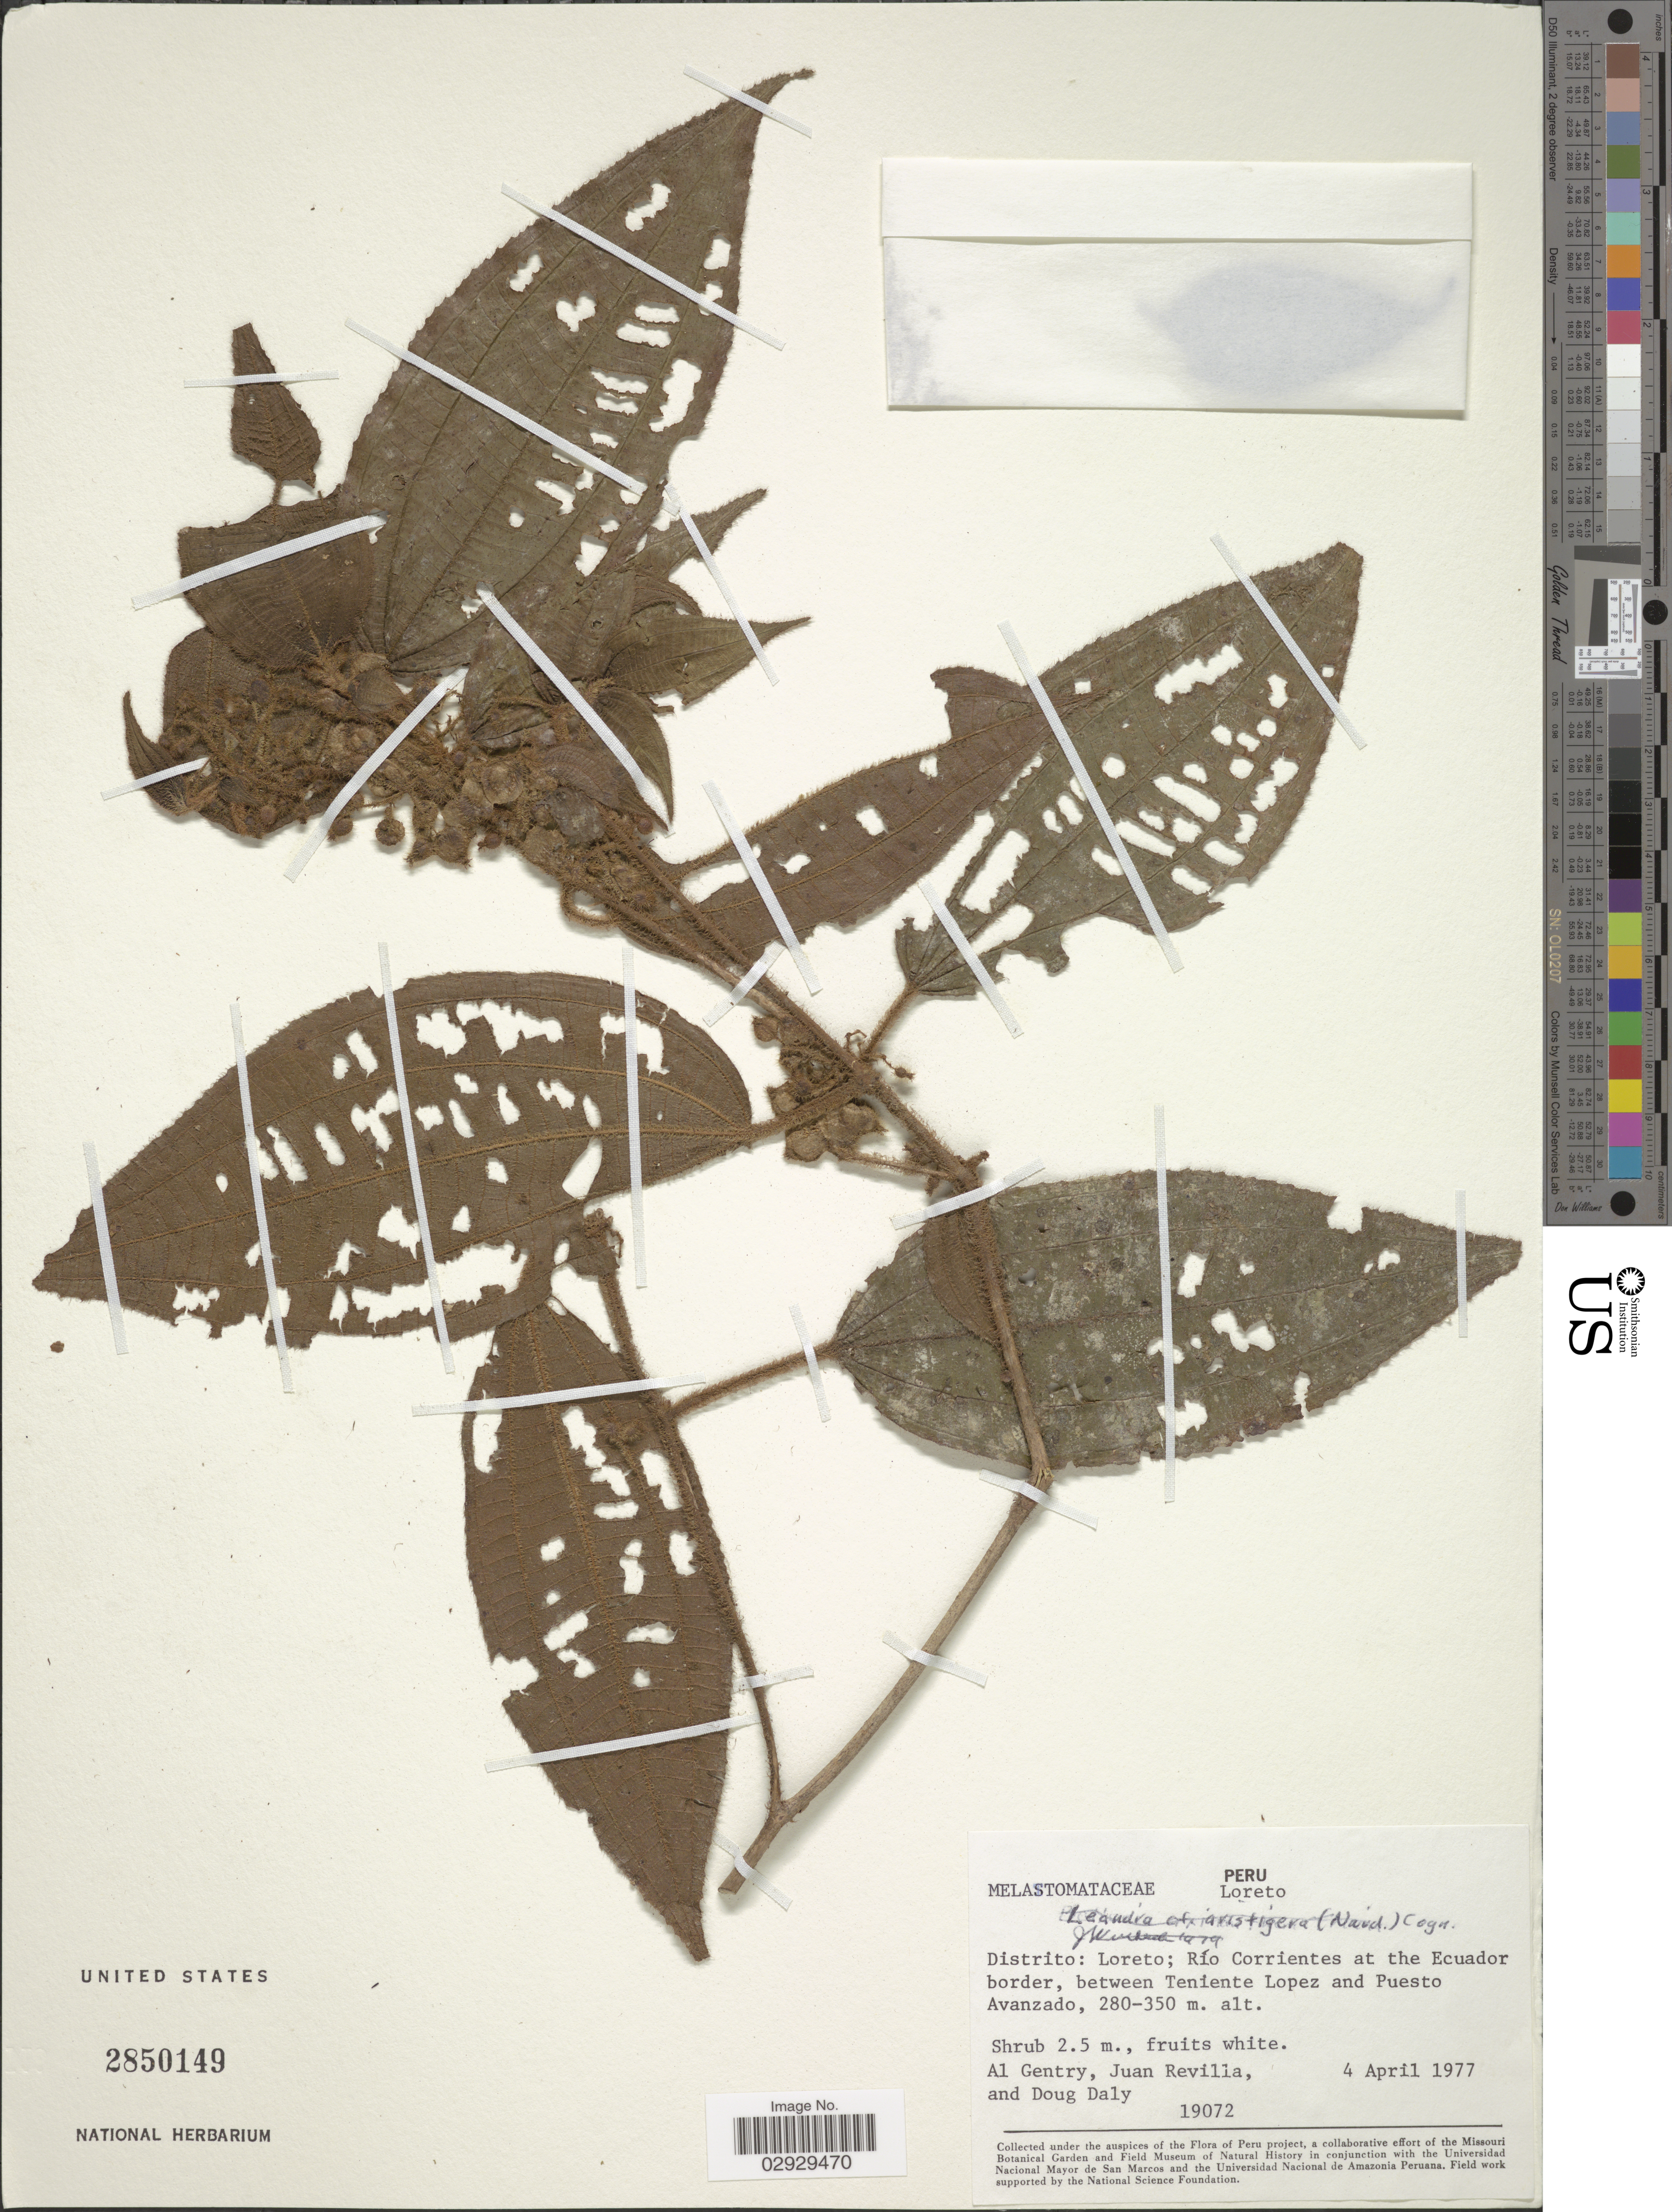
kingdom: Plantae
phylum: Tracheophyta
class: Magnoliopsida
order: Myrtales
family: Melastomataceae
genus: Leandra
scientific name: Leandra aristigera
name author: (Naudin) Cogn.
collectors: A. H. Gentry, J. Revilla & D. C. Daly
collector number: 19072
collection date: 1977-04-04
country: Peru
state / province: Loreto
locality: Distrito: Loreto; Río Corrientes at the Ecuador border, between Teniente Lopez and Puesto Avanzado.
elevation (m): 280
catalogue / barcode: US 2850149